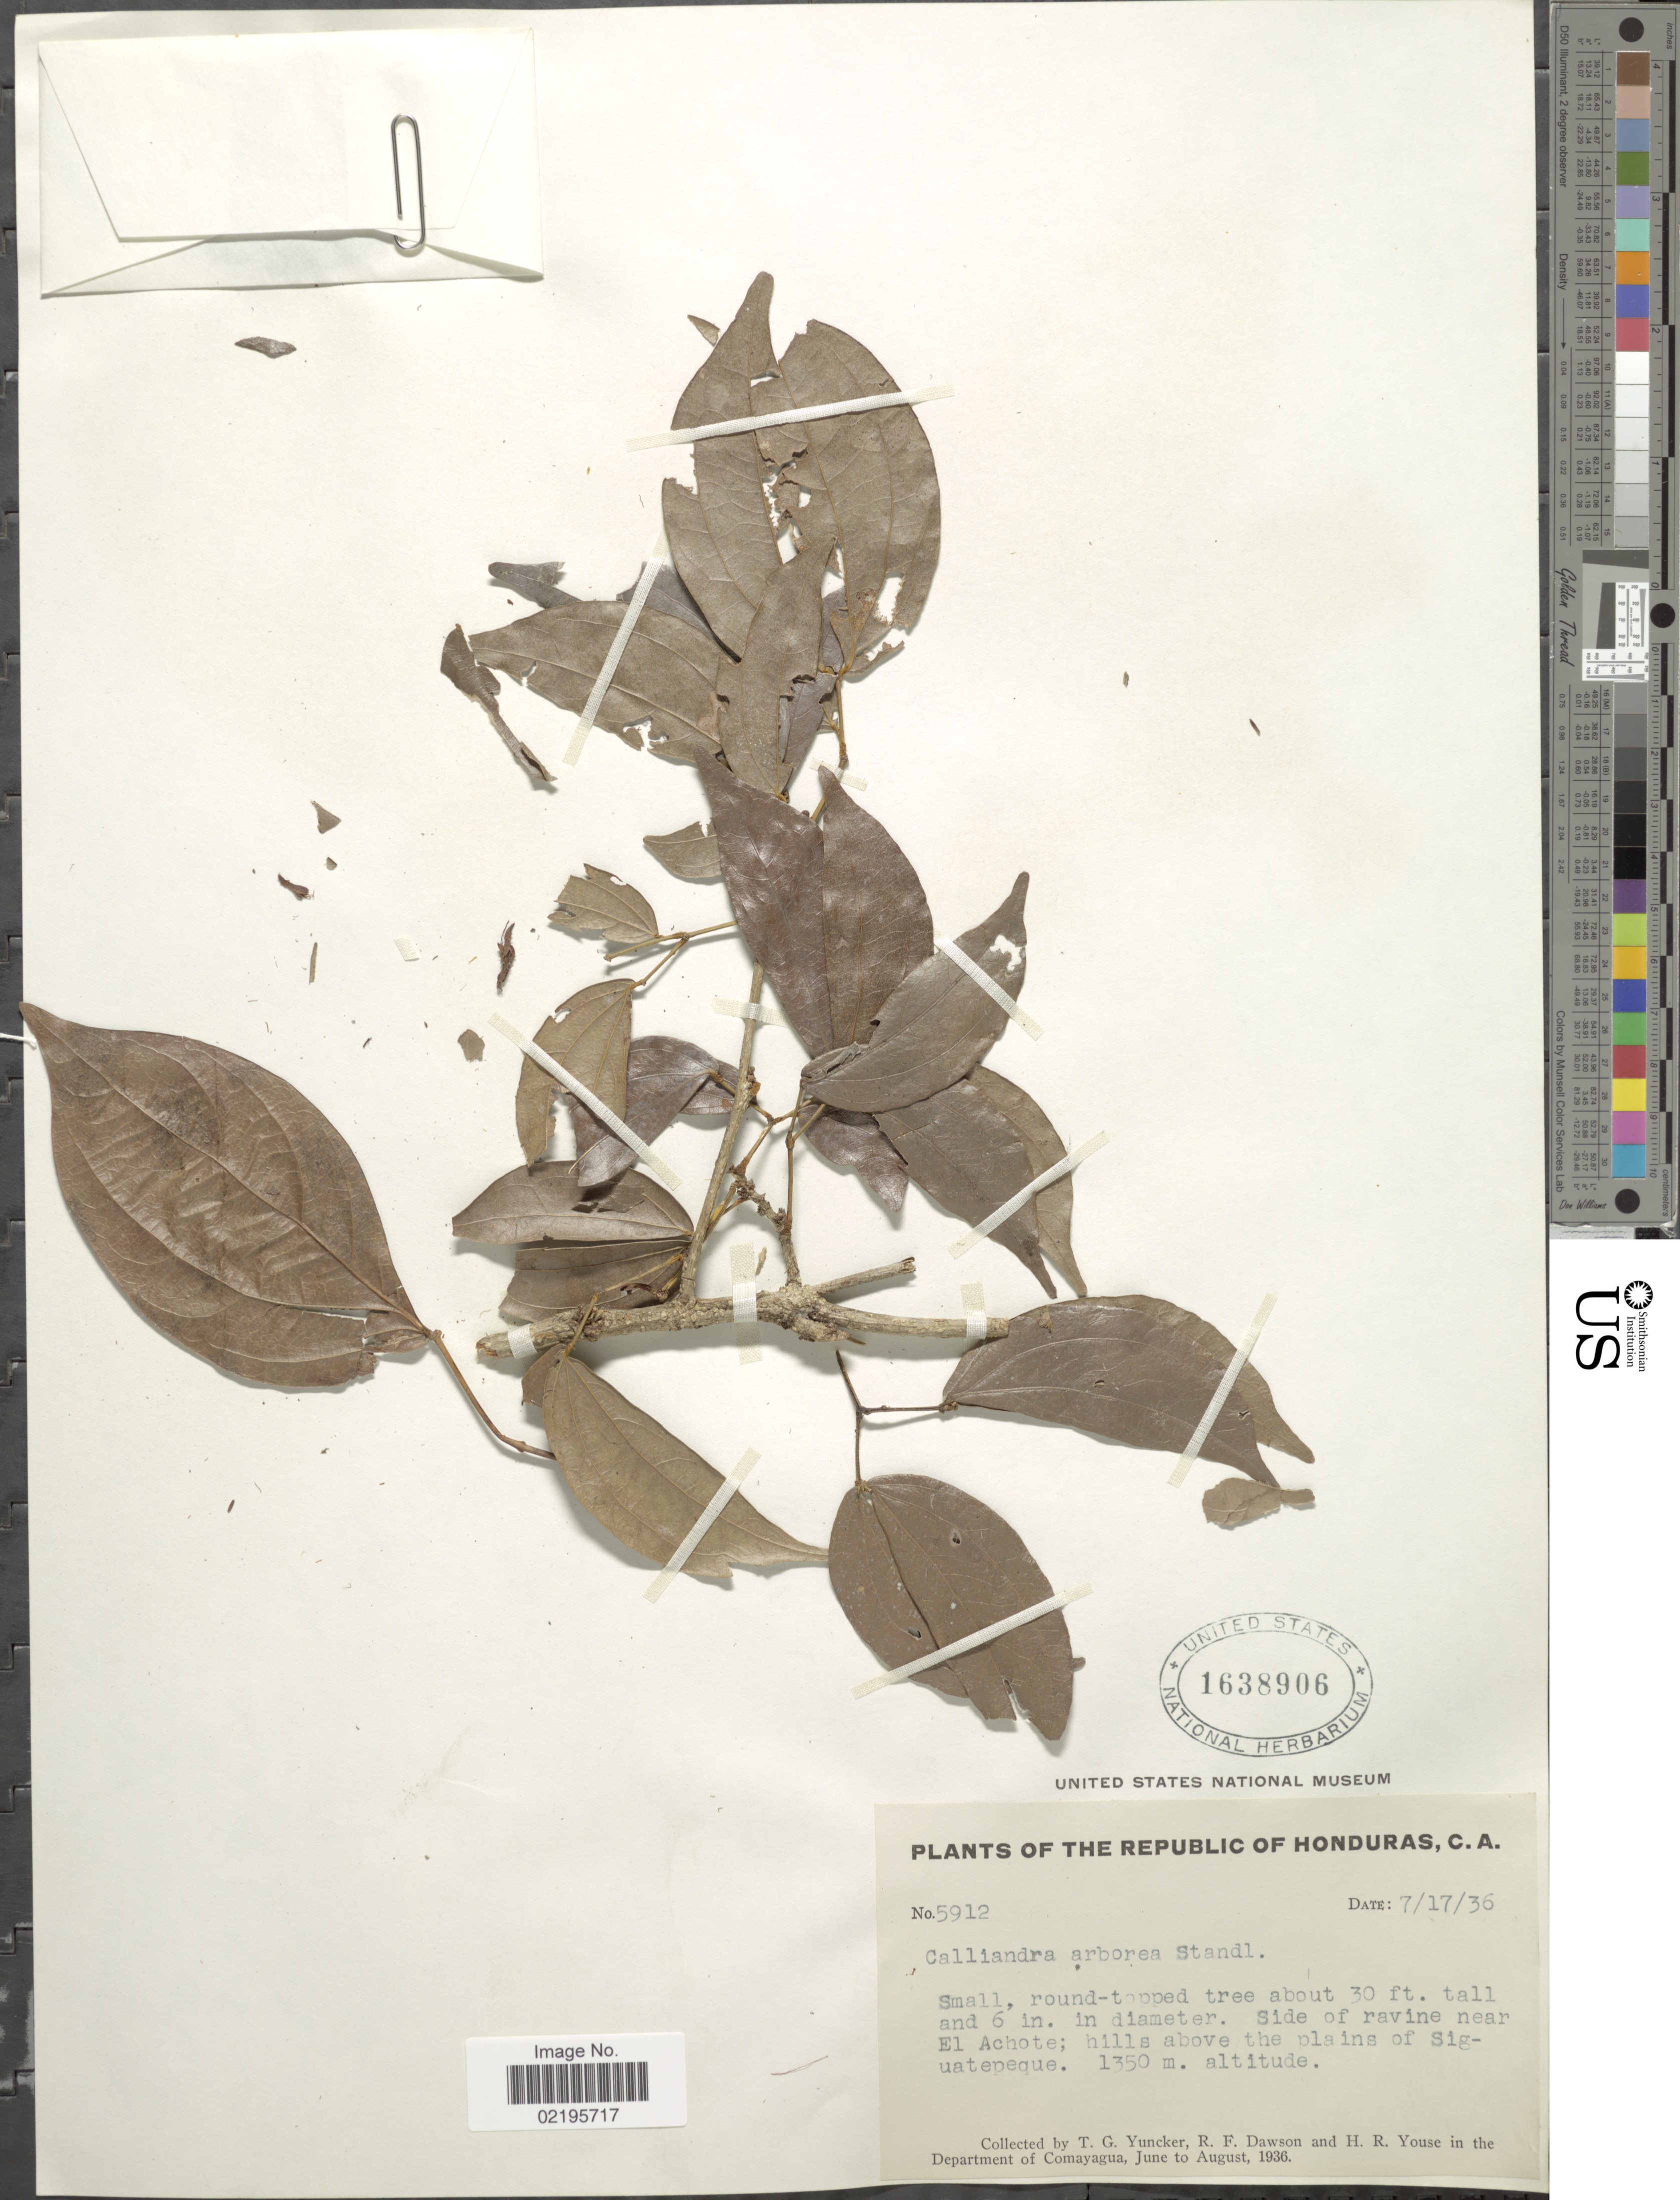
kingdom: Plantae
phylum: Tracheophyta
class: Magnoliopsida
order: Fabales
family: Fabaceae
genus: Calliandra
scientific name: Calliandra arborea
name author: Standl.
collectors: T. G. Yuncker, R. F. Dawson & H. Youse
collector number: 5912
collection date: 1936-07-17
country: Honduras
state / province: Comayagua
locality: Side of ravine near El Achote; hills above the plains of Siguatepeque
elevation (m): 1350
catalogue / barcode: US 1638906